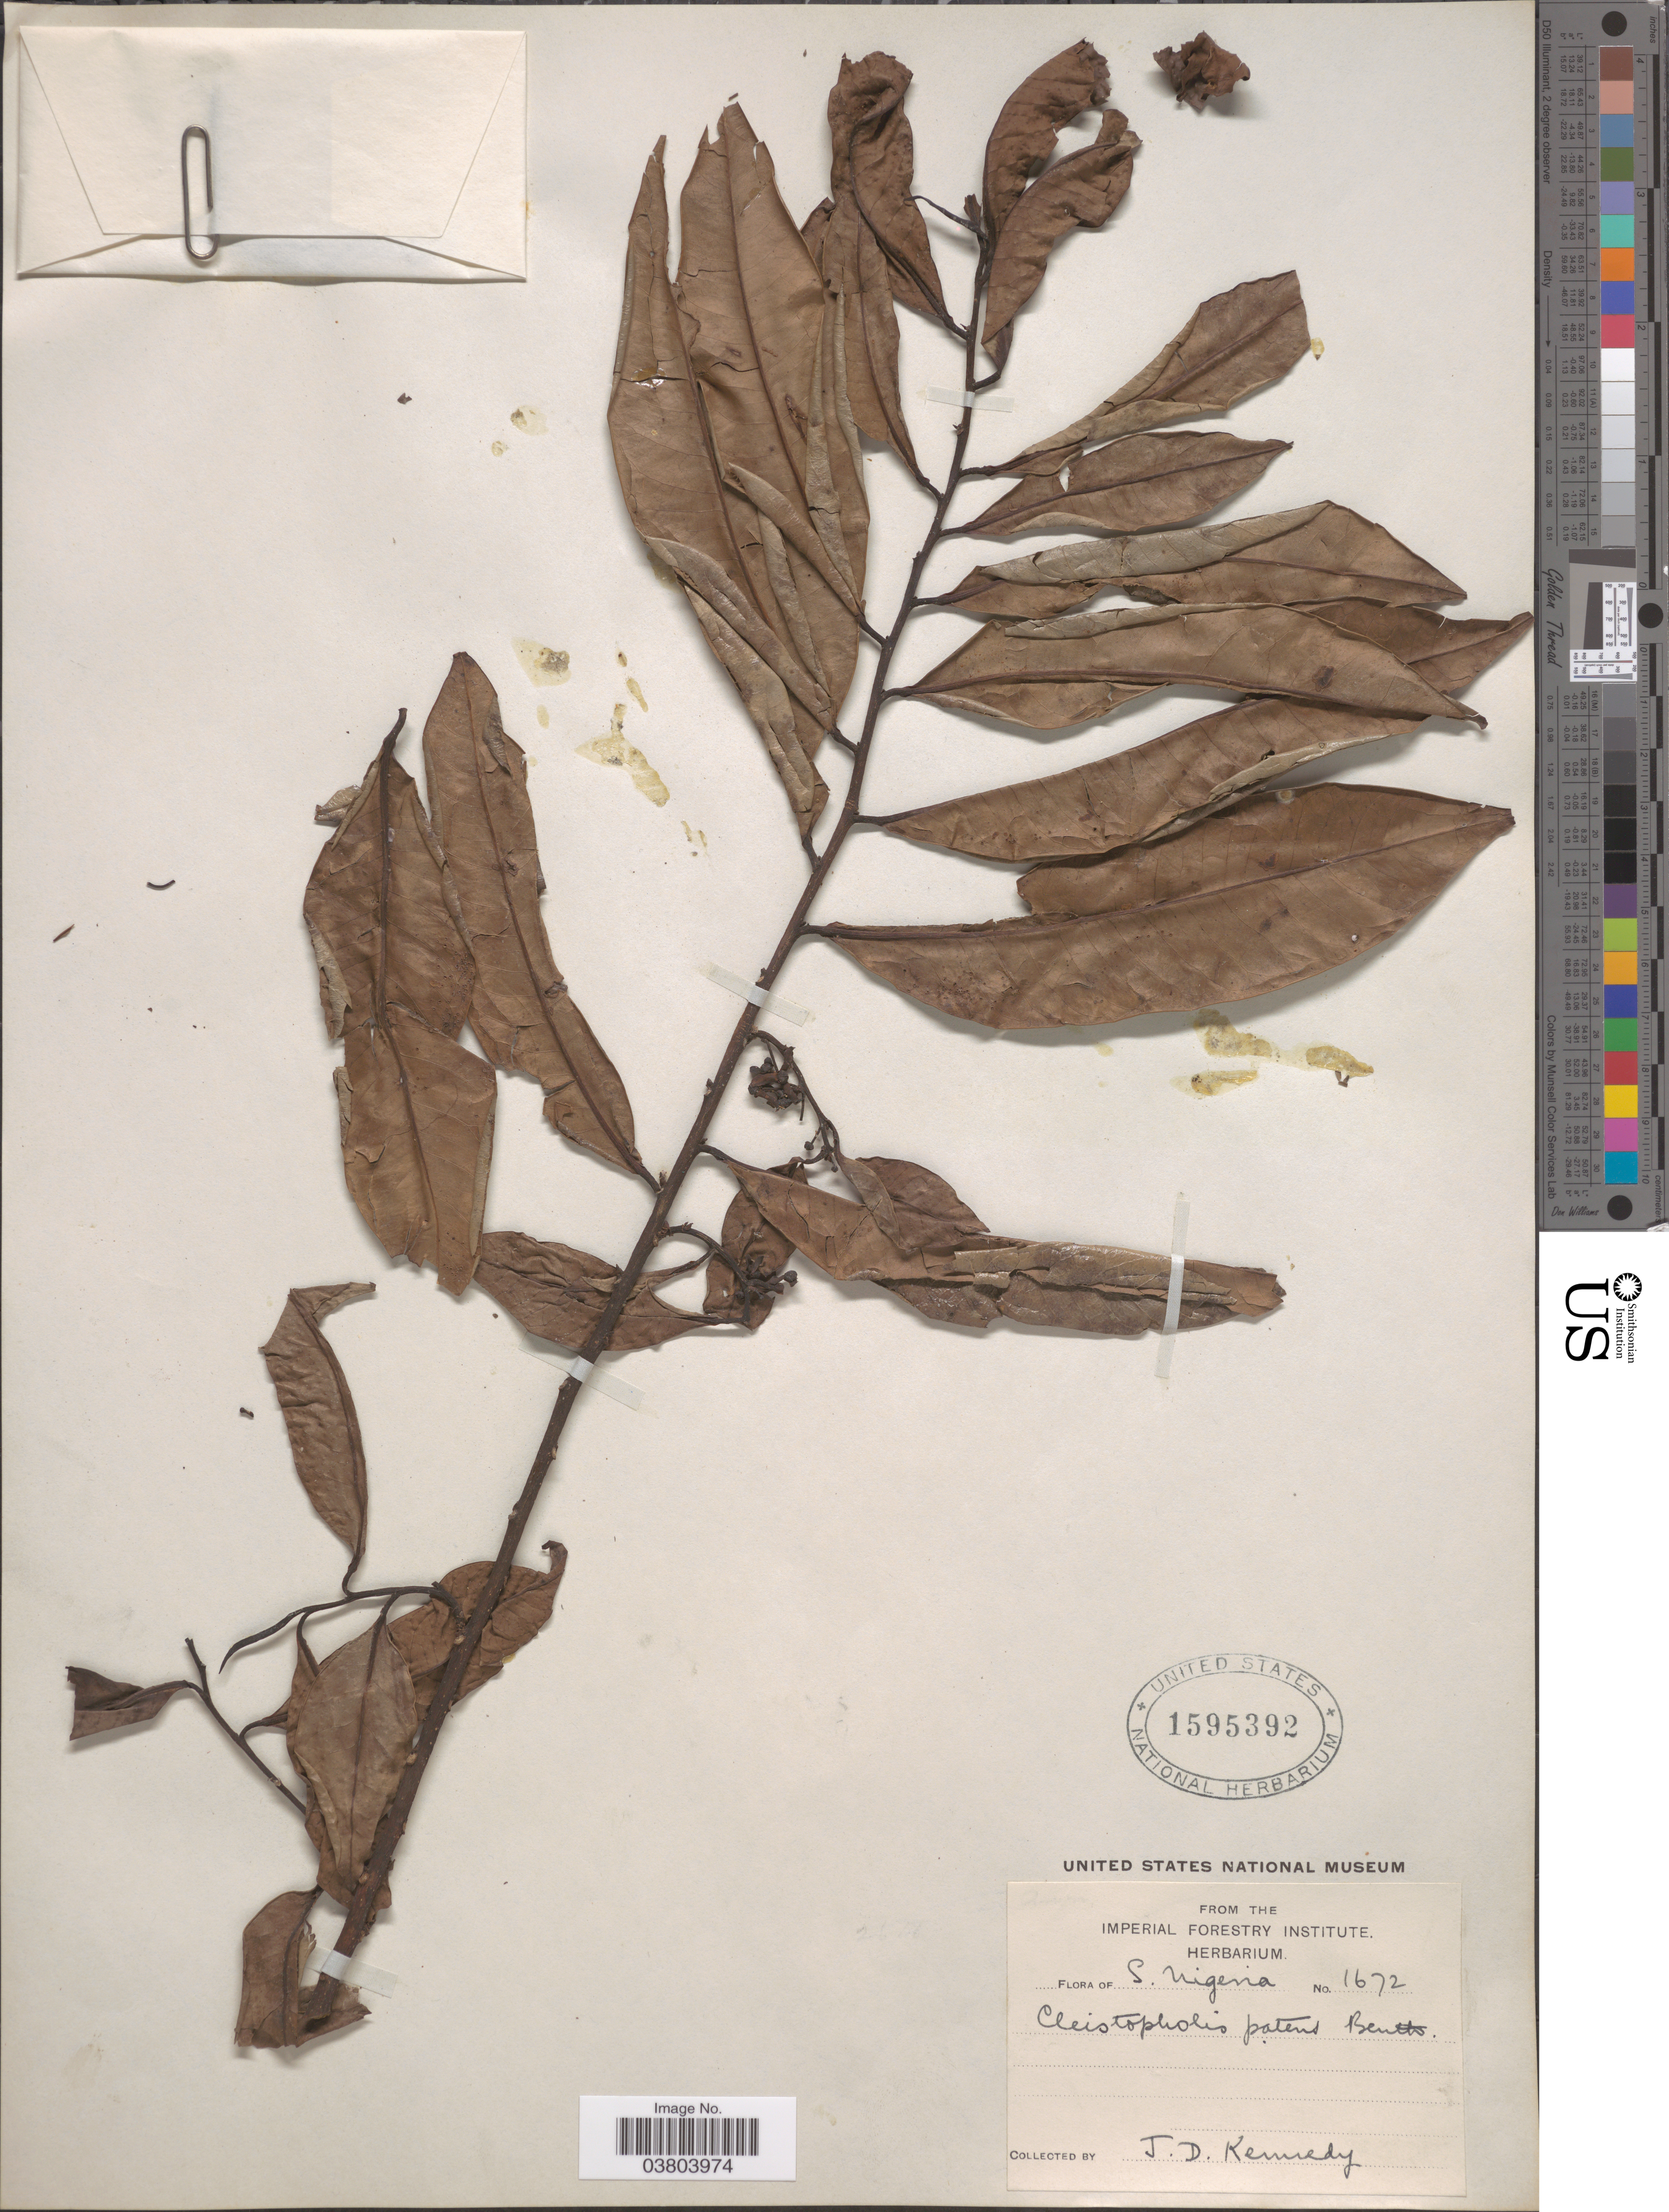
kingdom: Plantae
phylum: Tracheophyta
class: Magnoliopsida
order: Magnoliales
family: Annonaceae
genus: Cleistopholis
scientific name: Cleistopholis patens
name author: (Benth.) Engl. & Diels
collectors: J. D. Kennedy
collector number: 1672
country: Nigeria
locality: S. Nigeria.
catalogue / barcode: US 1595392